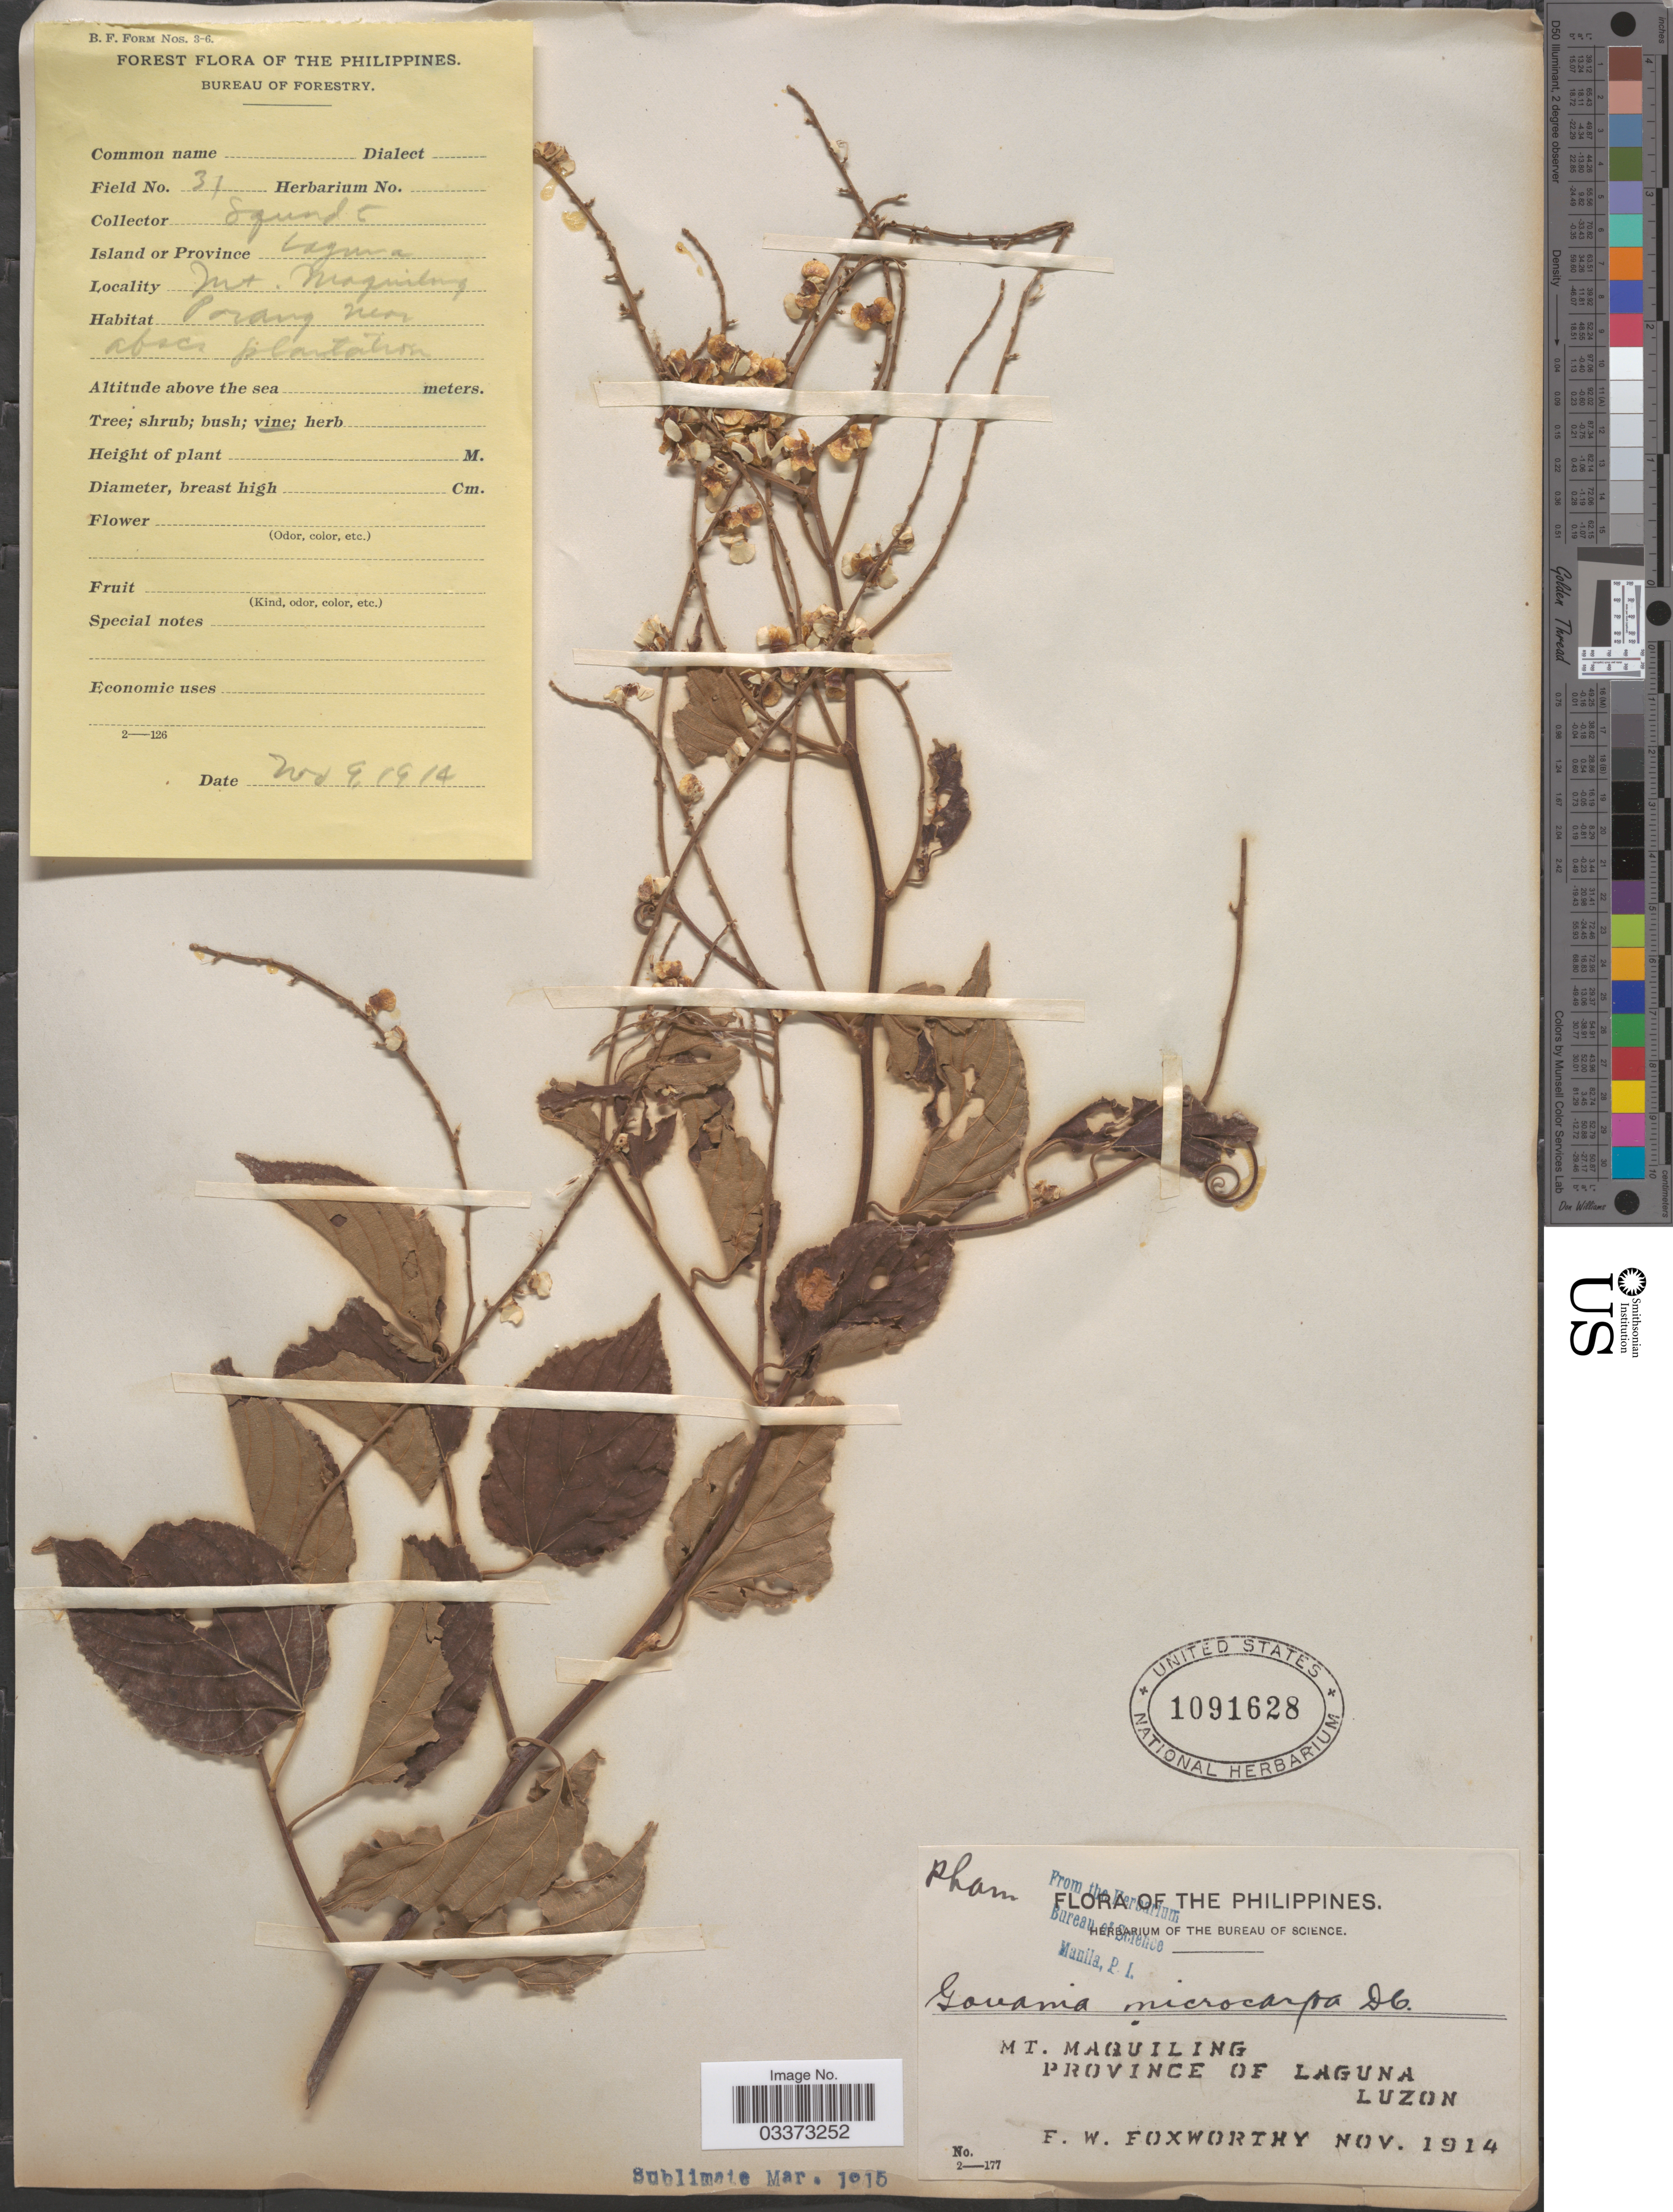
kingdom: Plantae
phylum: Tracheophyta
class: Magnoliopsida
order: Rosales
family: Rhamnaceae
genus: Gouania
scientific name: Gouania microcarpa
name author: DC.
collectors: F. W. Foxworthy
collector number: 31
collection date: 1914-11-09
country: Philippines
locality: Mt. Maquiling. Island or Province of Laguna. Luzon. Parang near abaca plantation.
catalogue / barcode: US 1091628